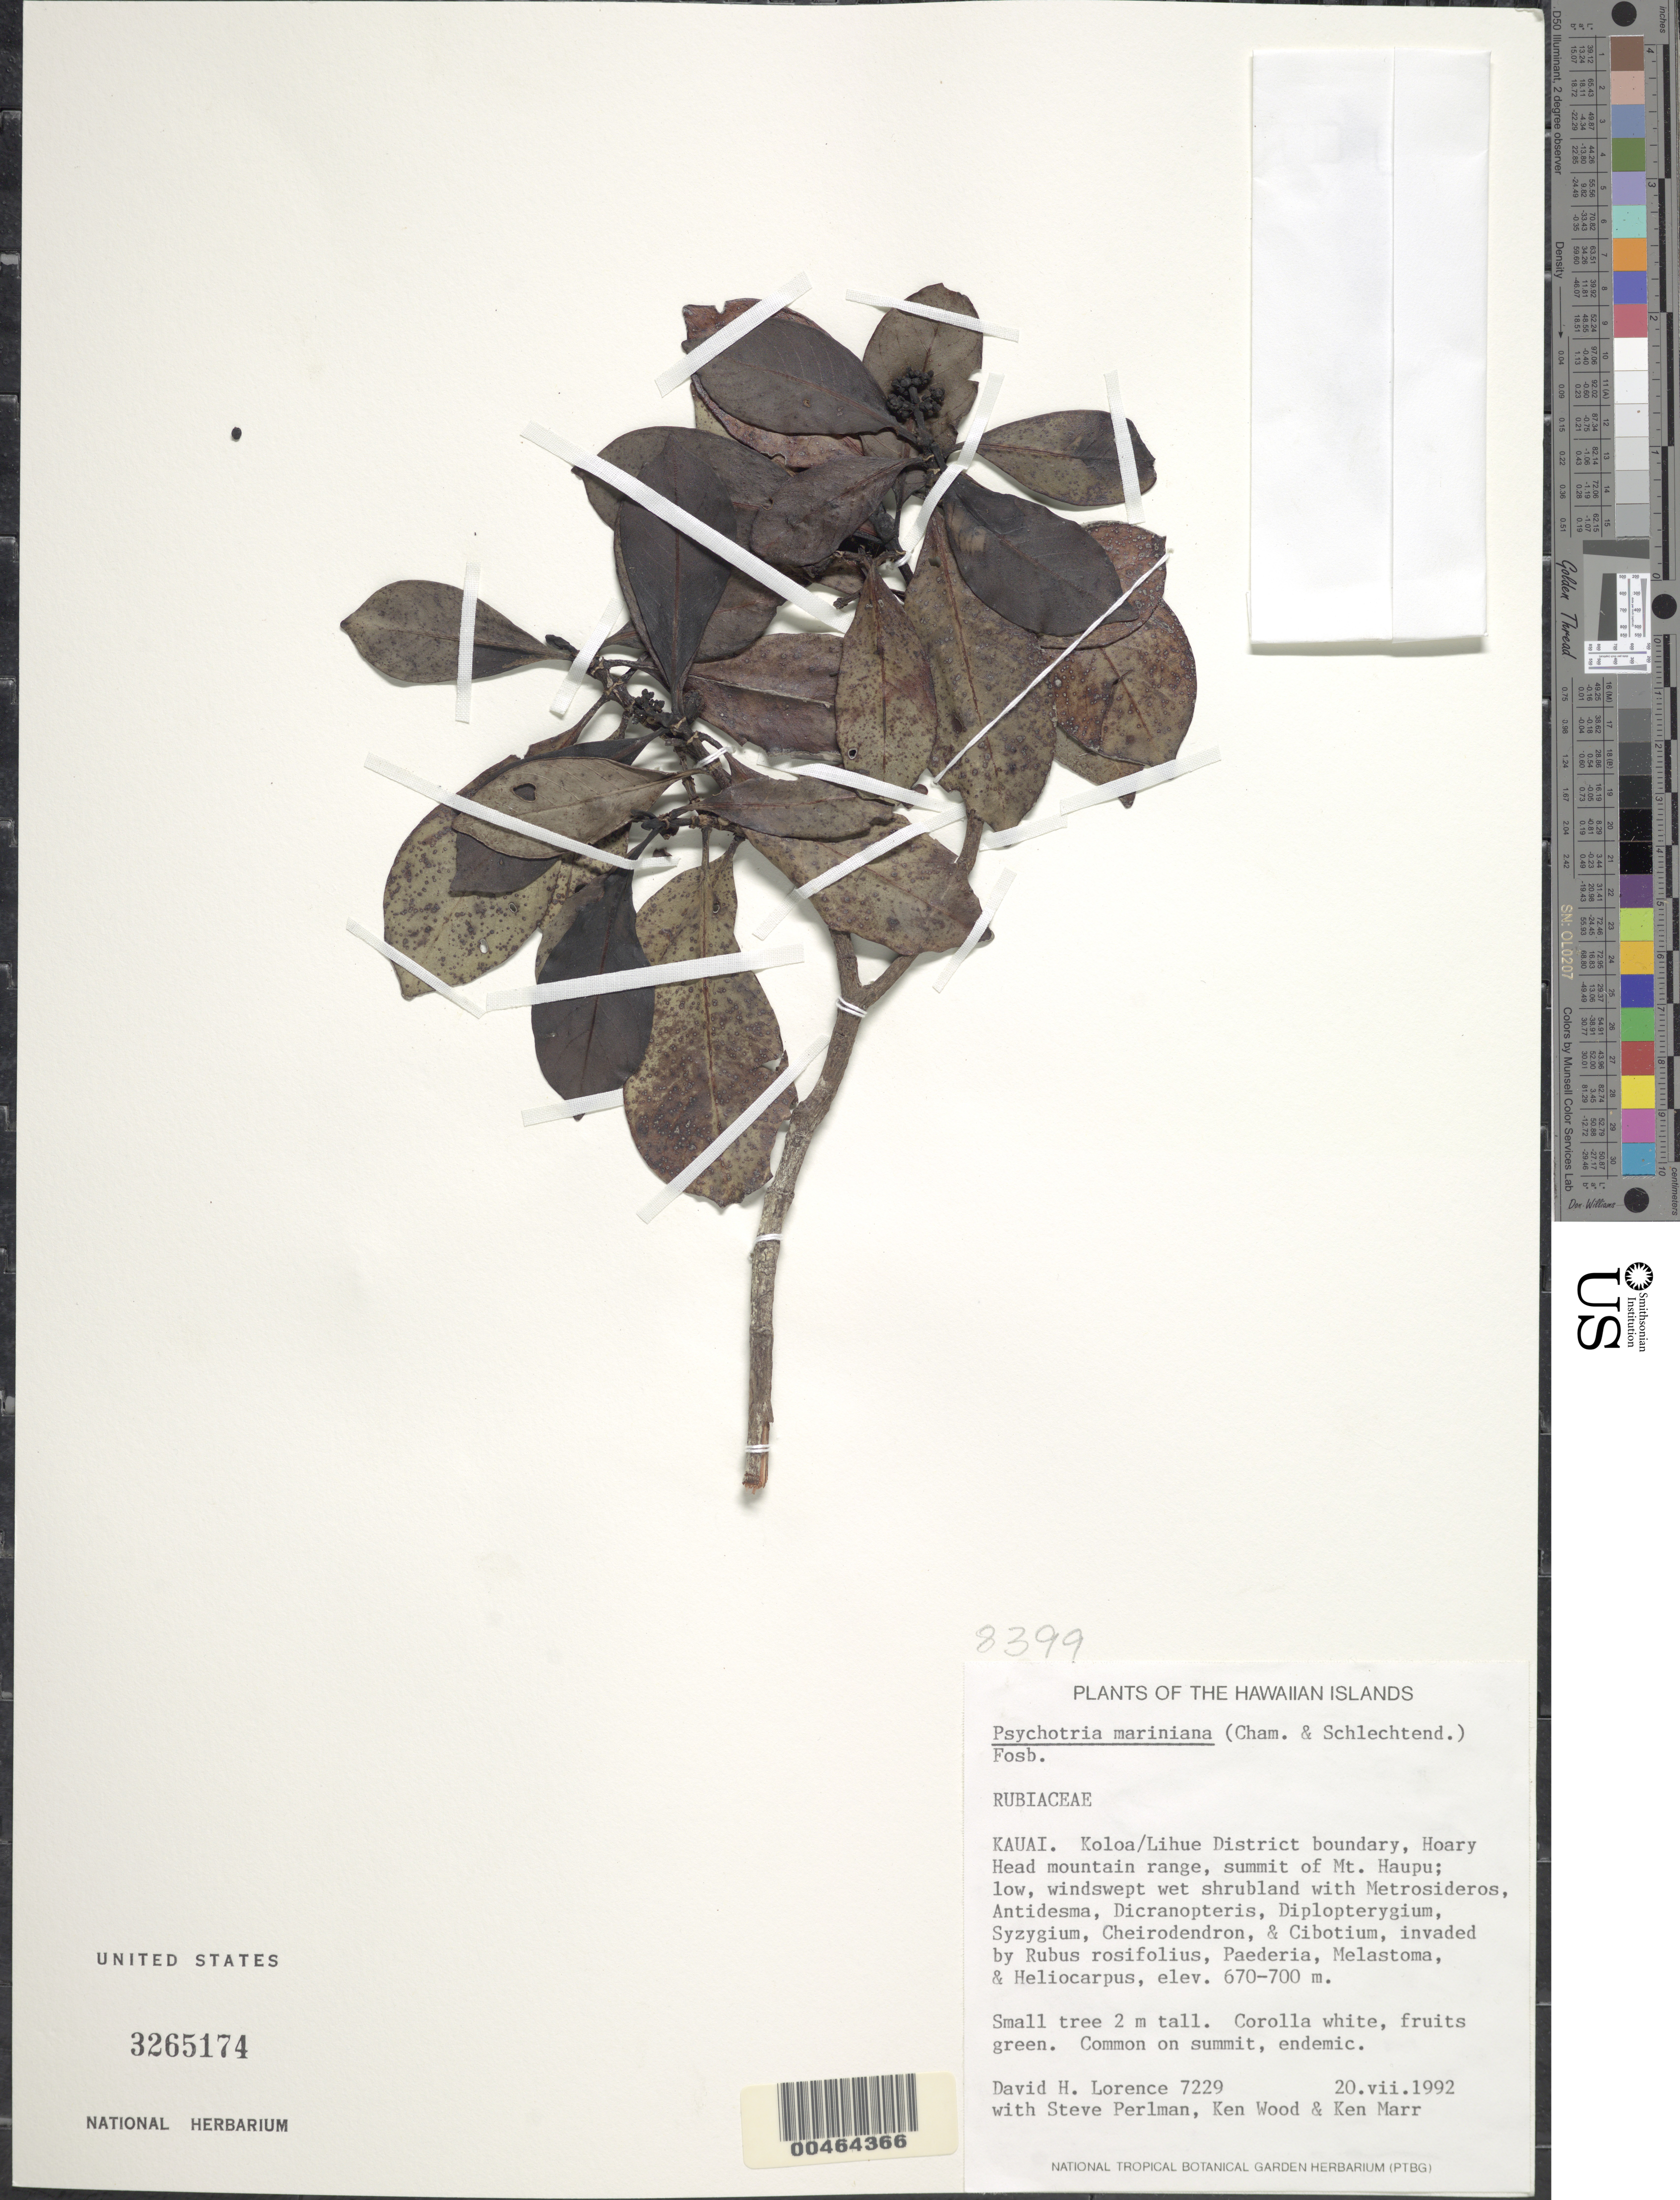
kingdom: Plantae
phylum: Tracheophyta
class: Magnoliopsida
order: Gentianales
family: Rubiaceae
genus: Psychotria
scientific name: Psychotria mariniana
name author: (Cham. & Schltdl.) Fosberg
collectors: D. Lorence, S. P. Perlman, K. Wood & K. Marr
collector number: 7229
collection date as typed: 20 Jul 1992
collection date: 1992-07-20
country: United States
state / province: Hawaii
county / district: Kauai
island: Kaua'i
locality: Koloa/Lihue District boundary, Hoary Head mountain range, summit of Mt. Haupu.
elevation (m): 670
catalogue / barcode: US 3265174